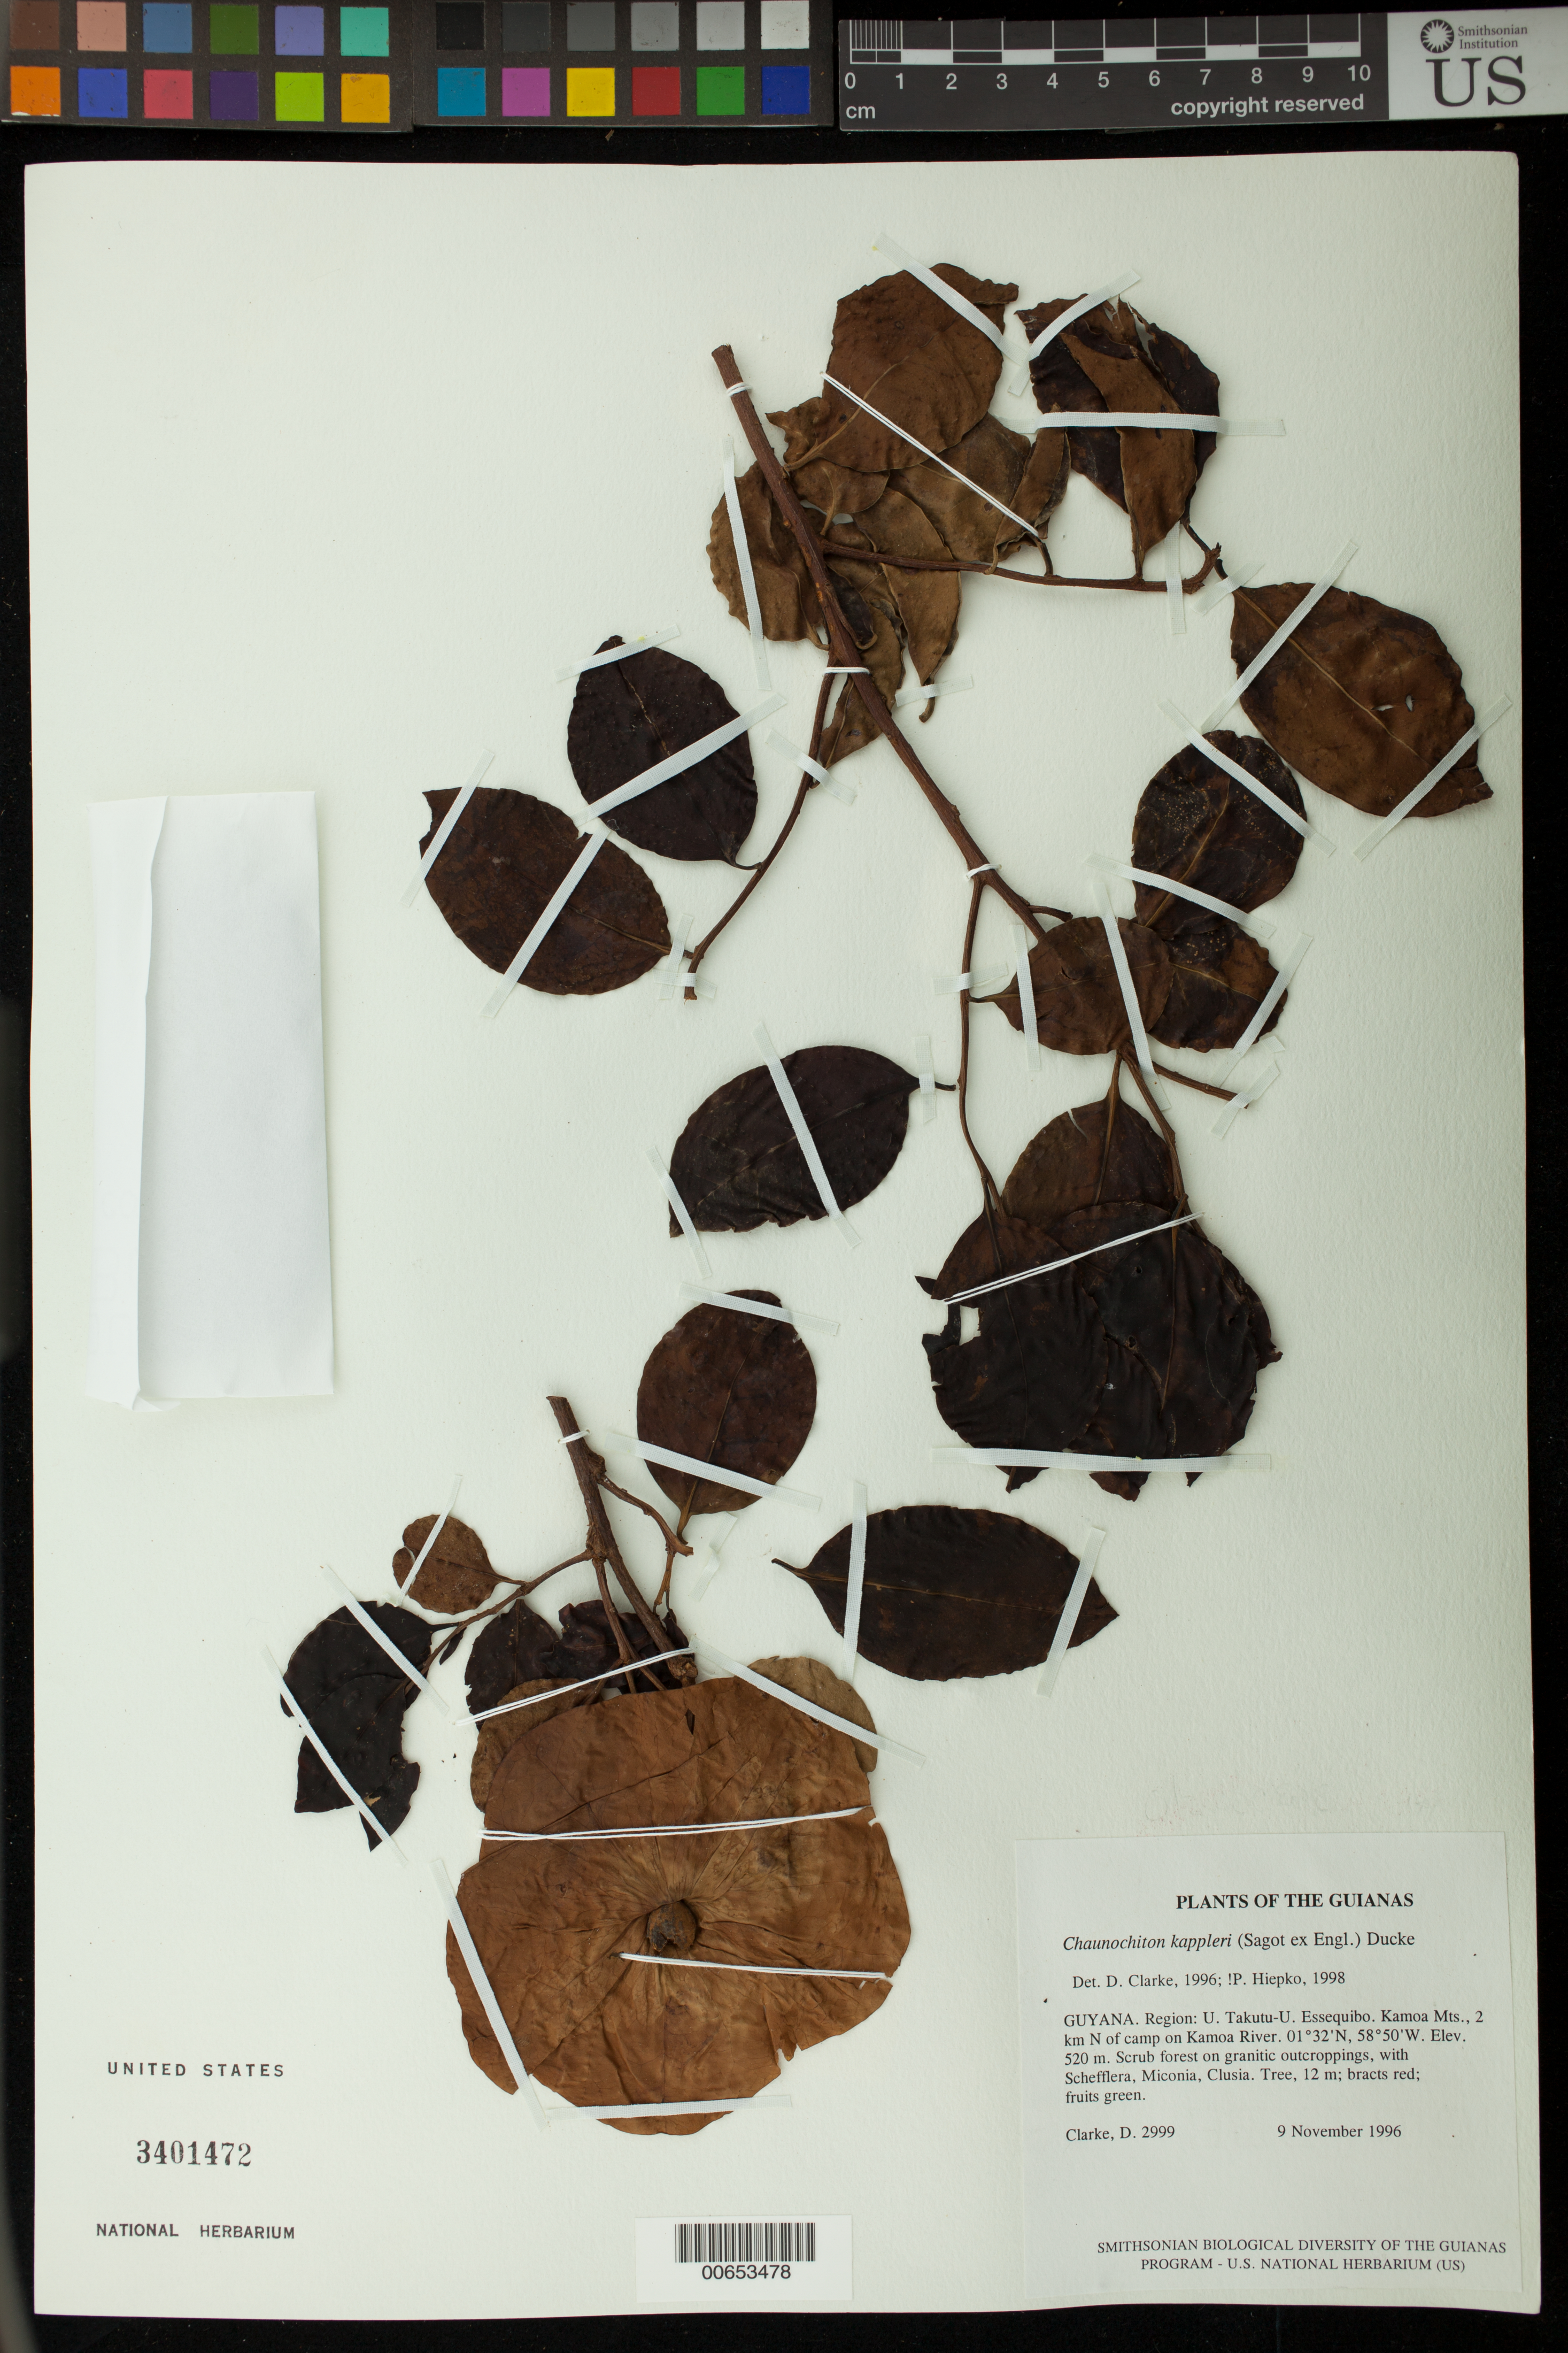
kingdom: Plantae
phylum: Tracheophyta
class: Magnoliopsida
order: Santalales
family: Aptandraceae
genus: Chaunochiton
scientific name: Chaunochiton kappleri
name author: (Sagot ex Engl.) Ducke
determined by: Hiepko, P. H.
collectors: H. D. Clarke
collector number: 2999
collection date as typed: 9 November 1996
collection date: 1996-11-09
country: Guyana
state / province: U. Takutu-U. Essequibo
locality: Kamoa Mts., 2 km N of camp on Kamoa River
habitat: Scrub forest on granitic outcroppings, with Schefflera, Miconia, Clusia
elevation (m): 520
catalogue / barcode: US 3401472